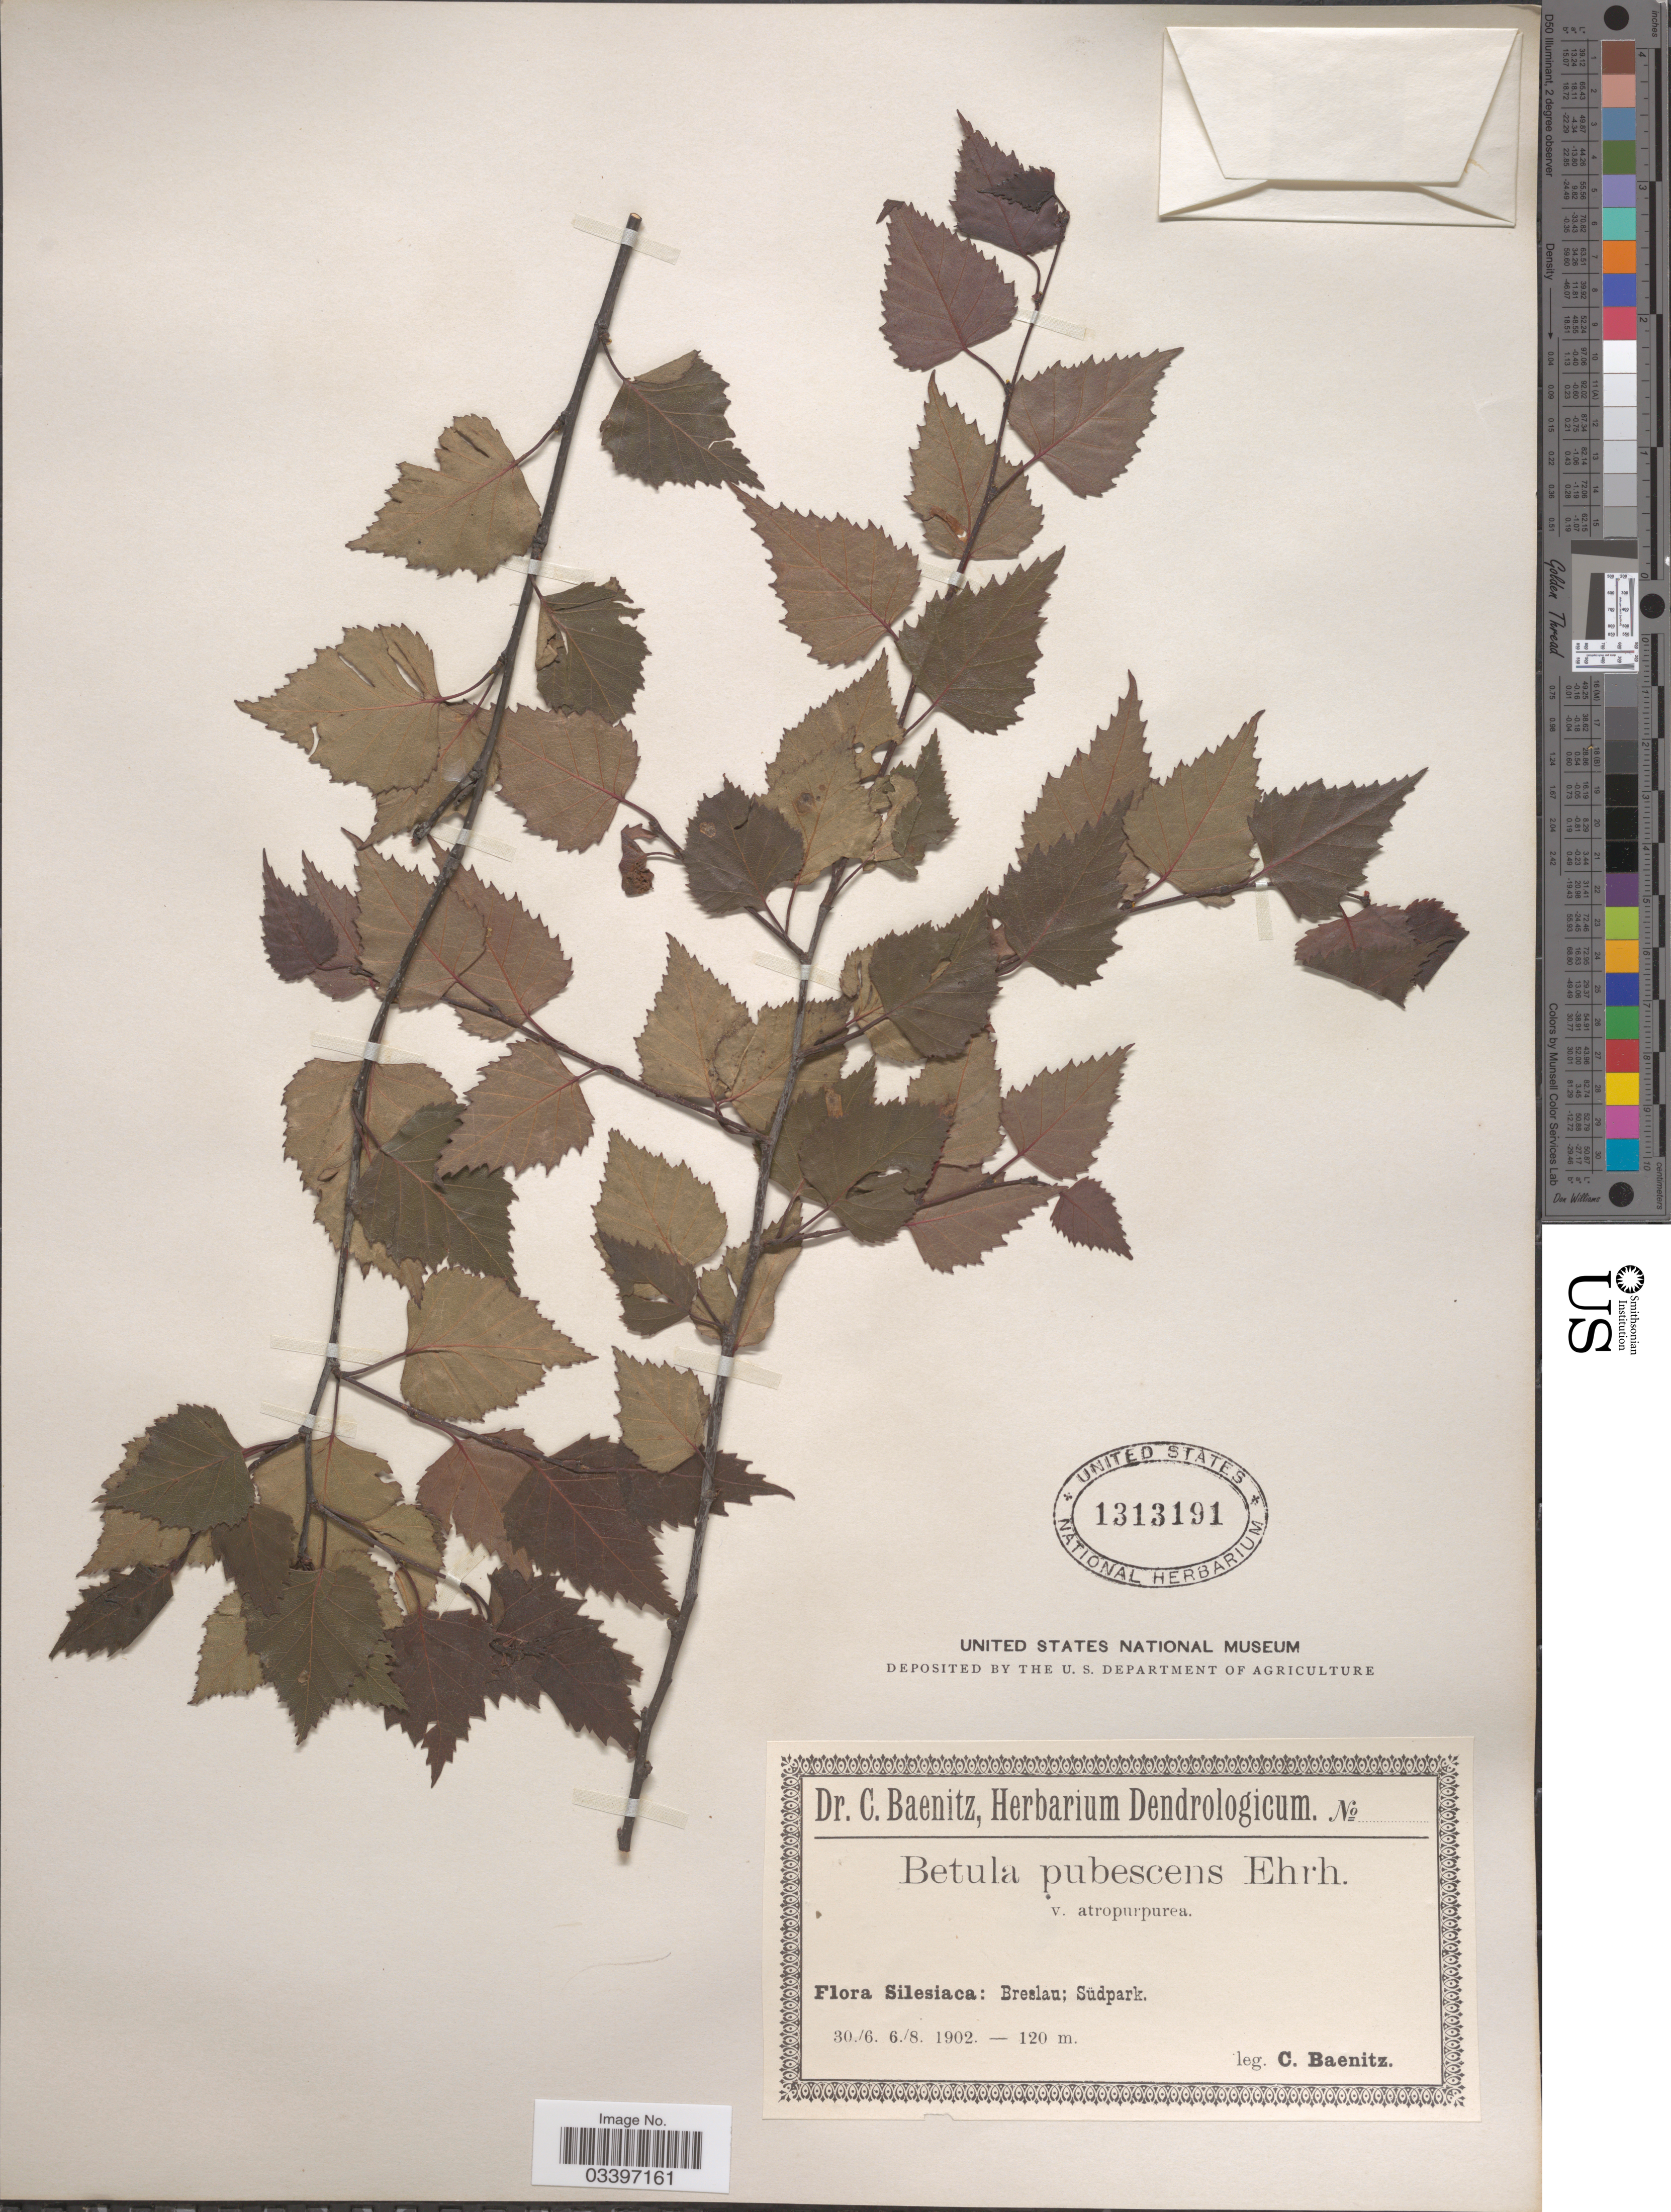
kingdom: Plantae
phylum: Tracheophyta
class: Magnoliopsida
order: Fagales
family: Betulaceae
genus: Betula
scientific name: Betula pubescens var. friesii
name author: (Larsson ex Hartm.) Nyman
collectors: C. G. Baenitz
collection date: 1902-06-30/1902-08-06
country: Poland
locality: Silesiaca: Breslau; Südpark.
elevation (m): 120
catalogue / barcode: US 1313191